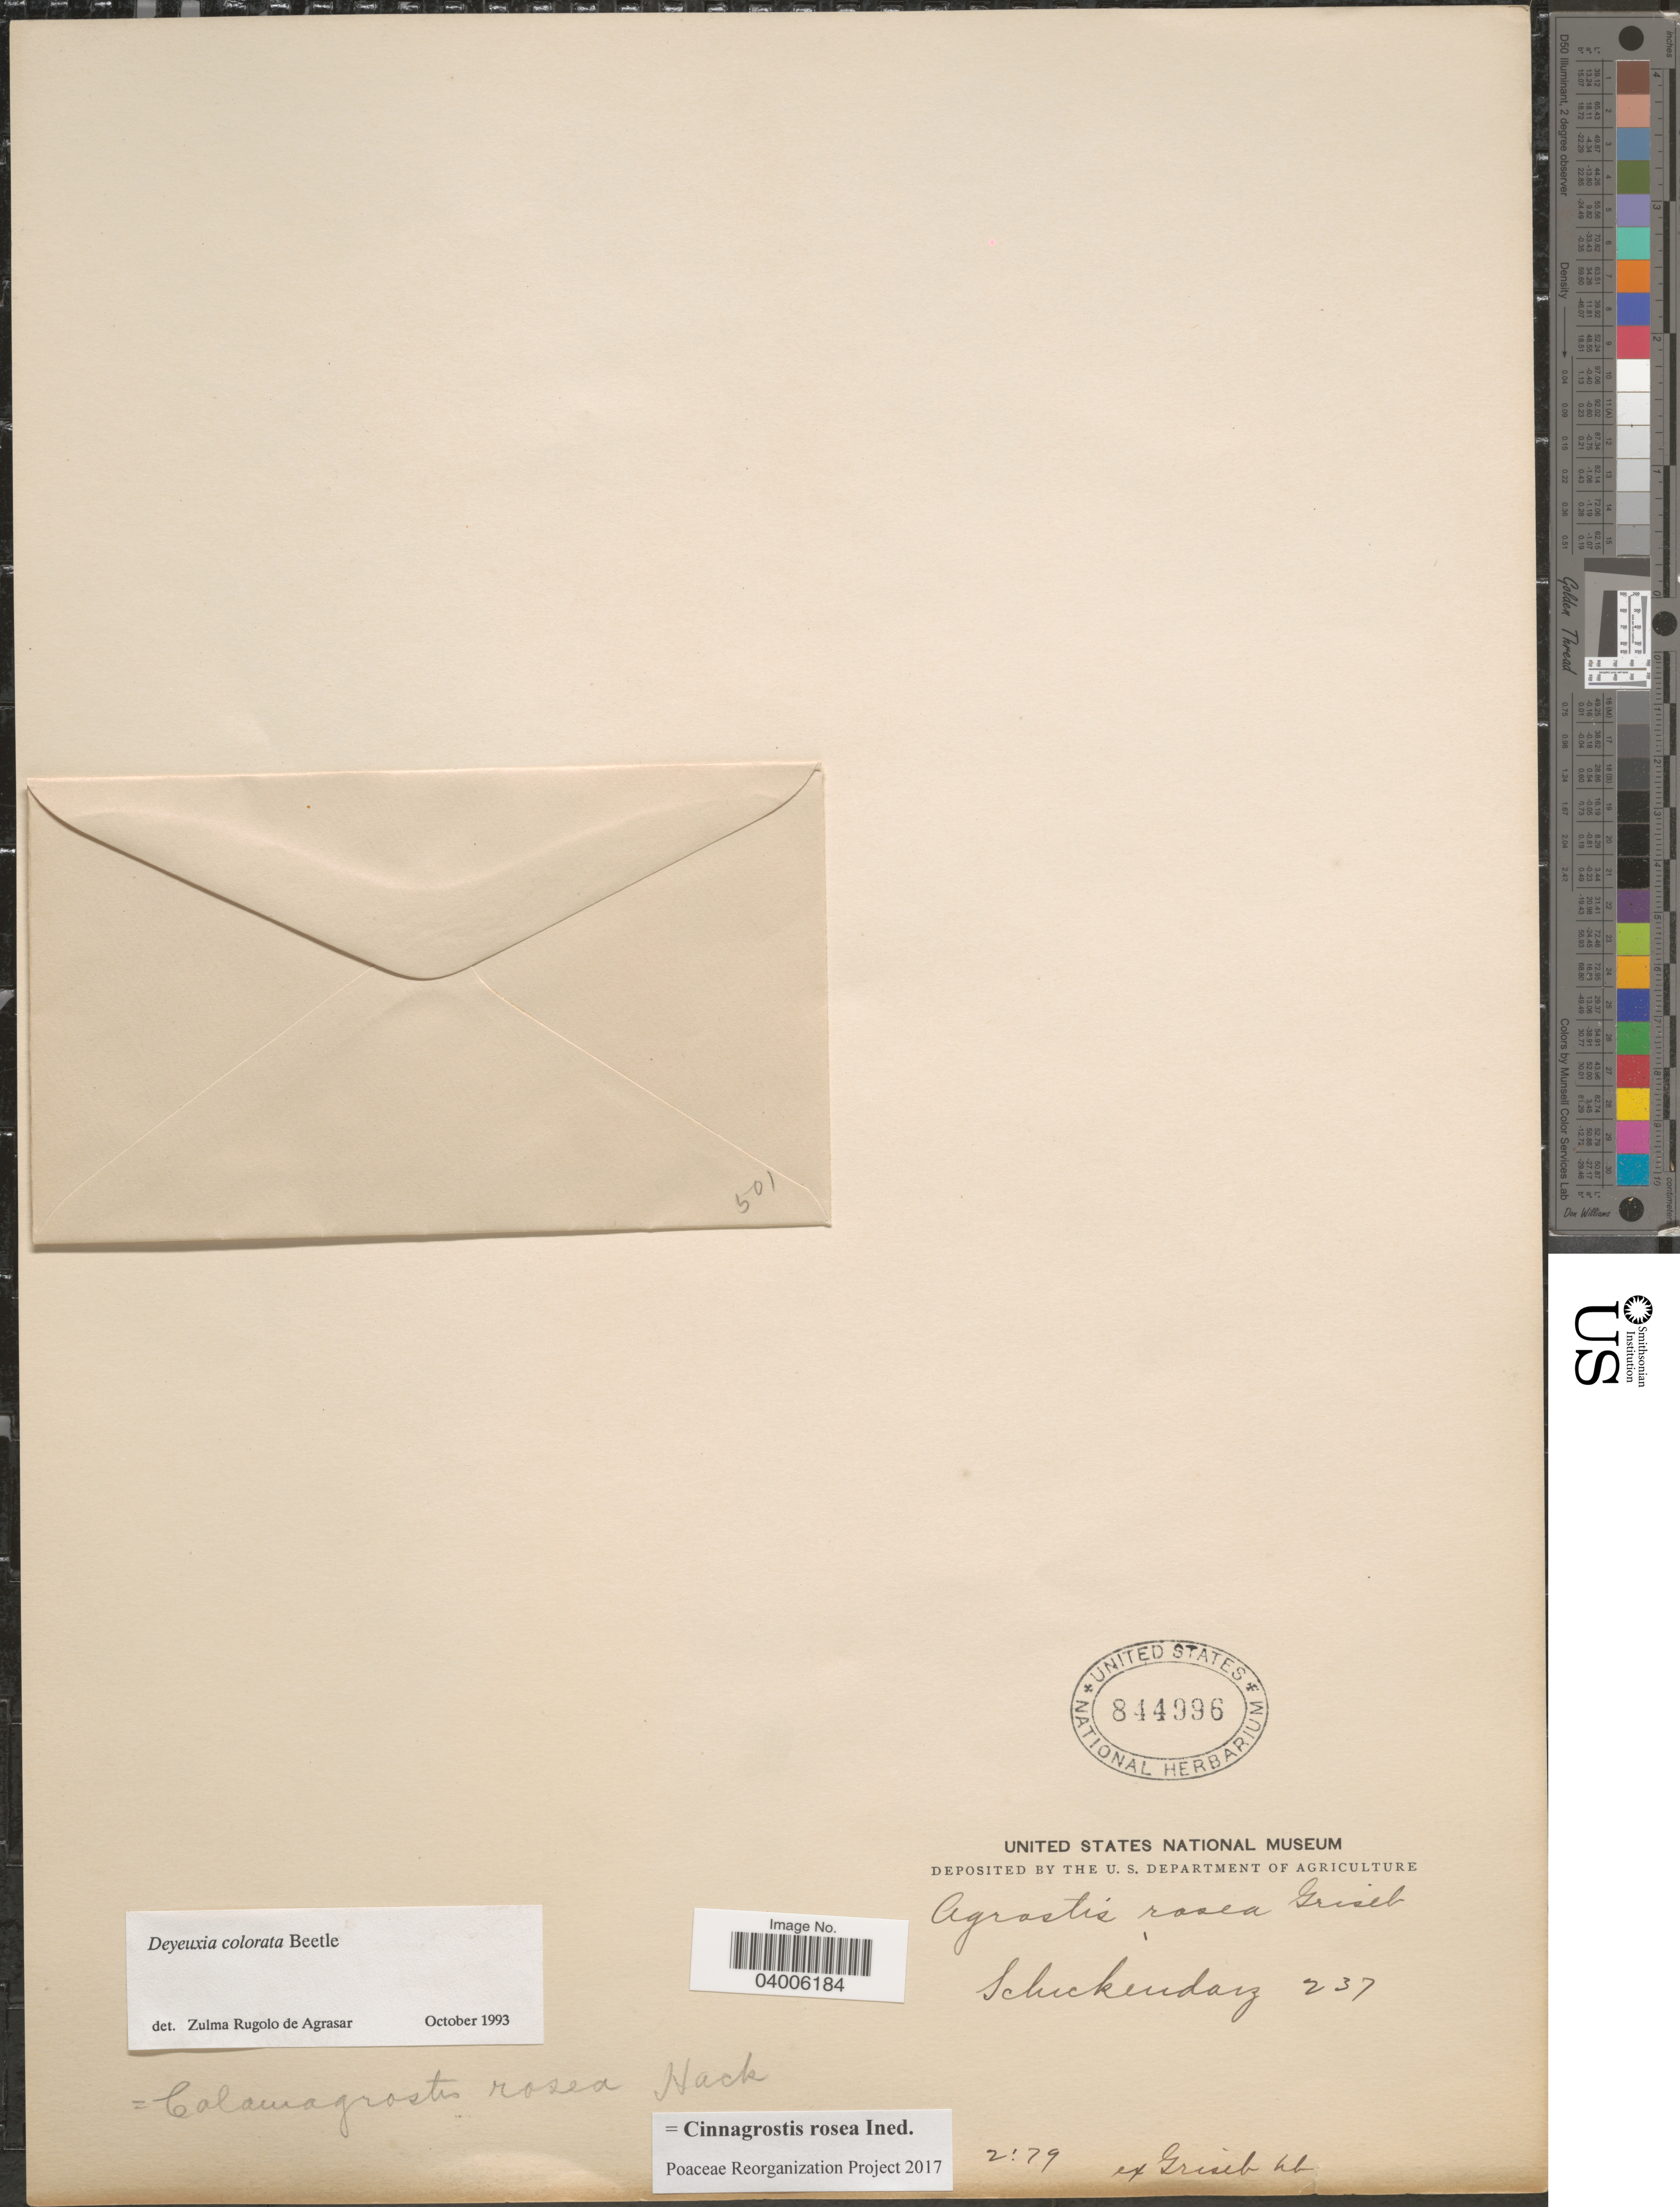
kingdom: Plantae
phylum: Tracheophyta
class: Liliopsida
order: Poales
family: Poaceae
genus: Cinnagrostis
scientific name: Cinnagrostis rosea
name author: (Griseb.) P.M. Peterson et al.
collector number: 237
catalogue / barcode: US 844996